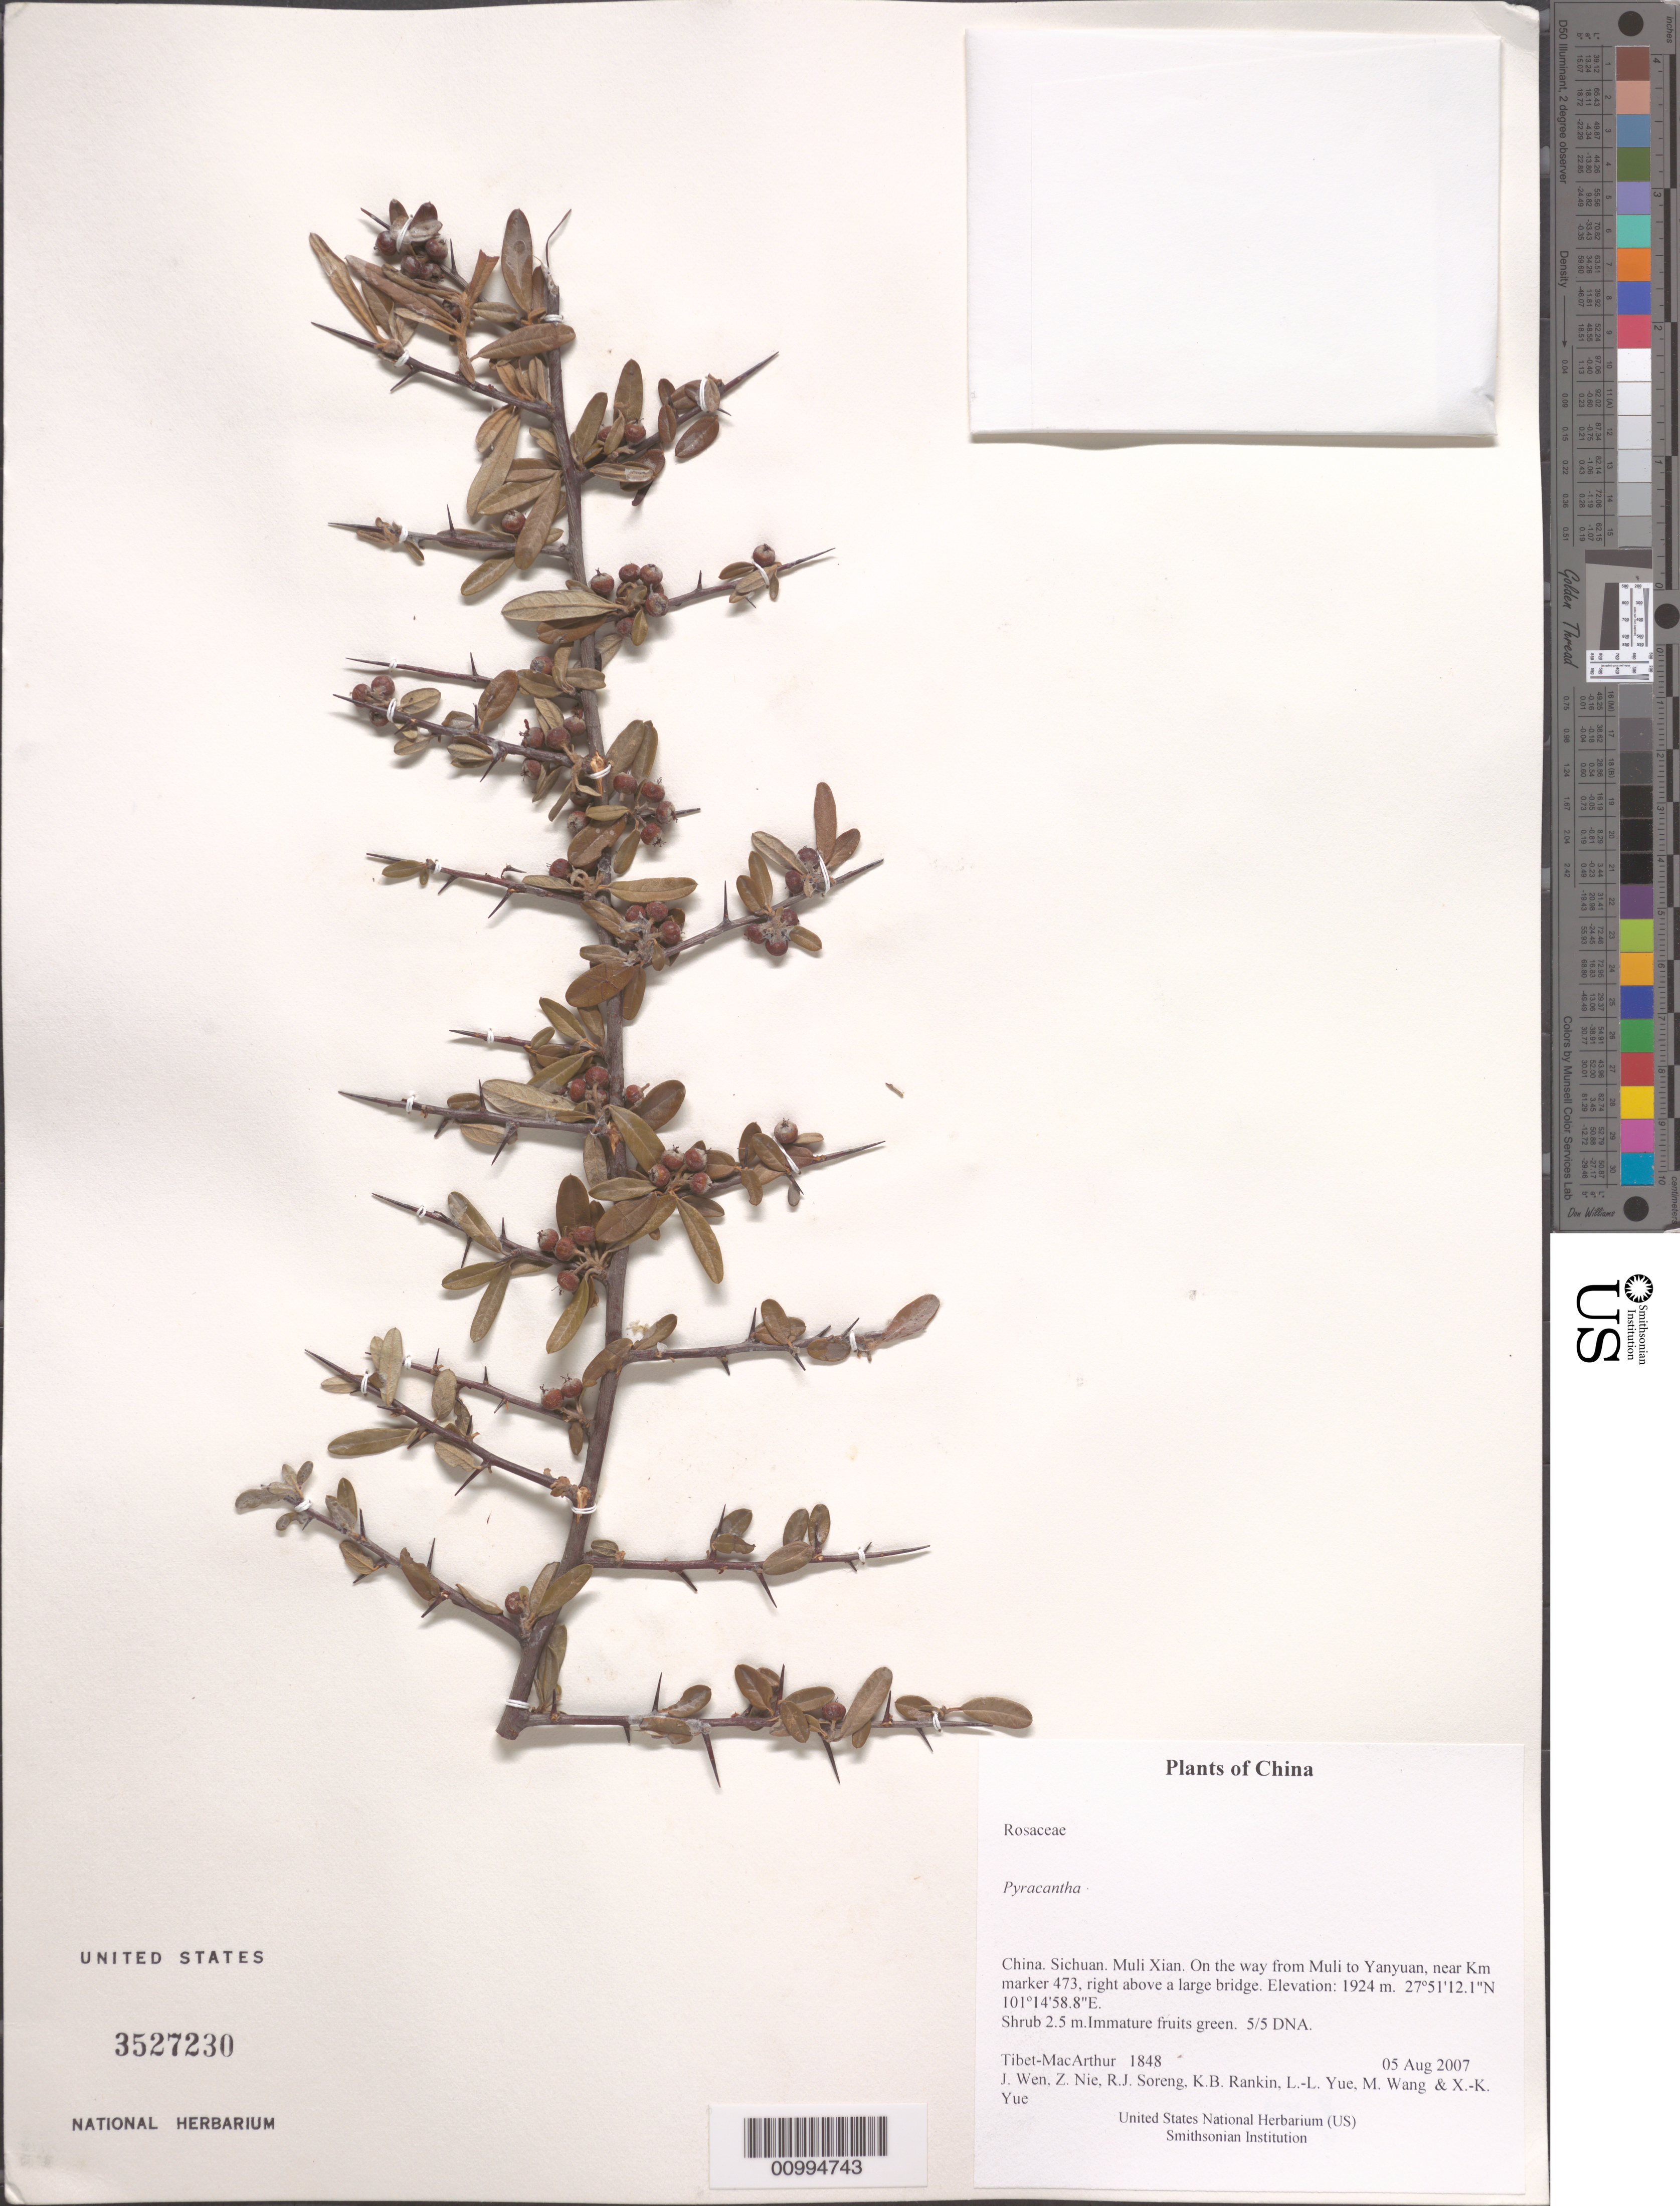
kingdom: Plantae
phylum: Tracheophyta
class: Magnoliopsida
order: Rosales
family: Rosaceae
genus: Pyracantha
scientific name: Pyracantha sp.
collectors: Tibet-MacArthur, J. Wen, Z. Nie, R. J. Soreng, K. Rankin, L. Yue, M. Wang & X. Yue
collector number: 1848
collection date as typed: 05 Aug 2007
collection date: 2007-08-05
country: China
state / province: Sichuan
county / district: Muli Xian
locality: On the way from Muli to Yanyuan, near Km marker 473, right above a large bridge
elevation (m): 1924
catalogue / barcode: US 3527230